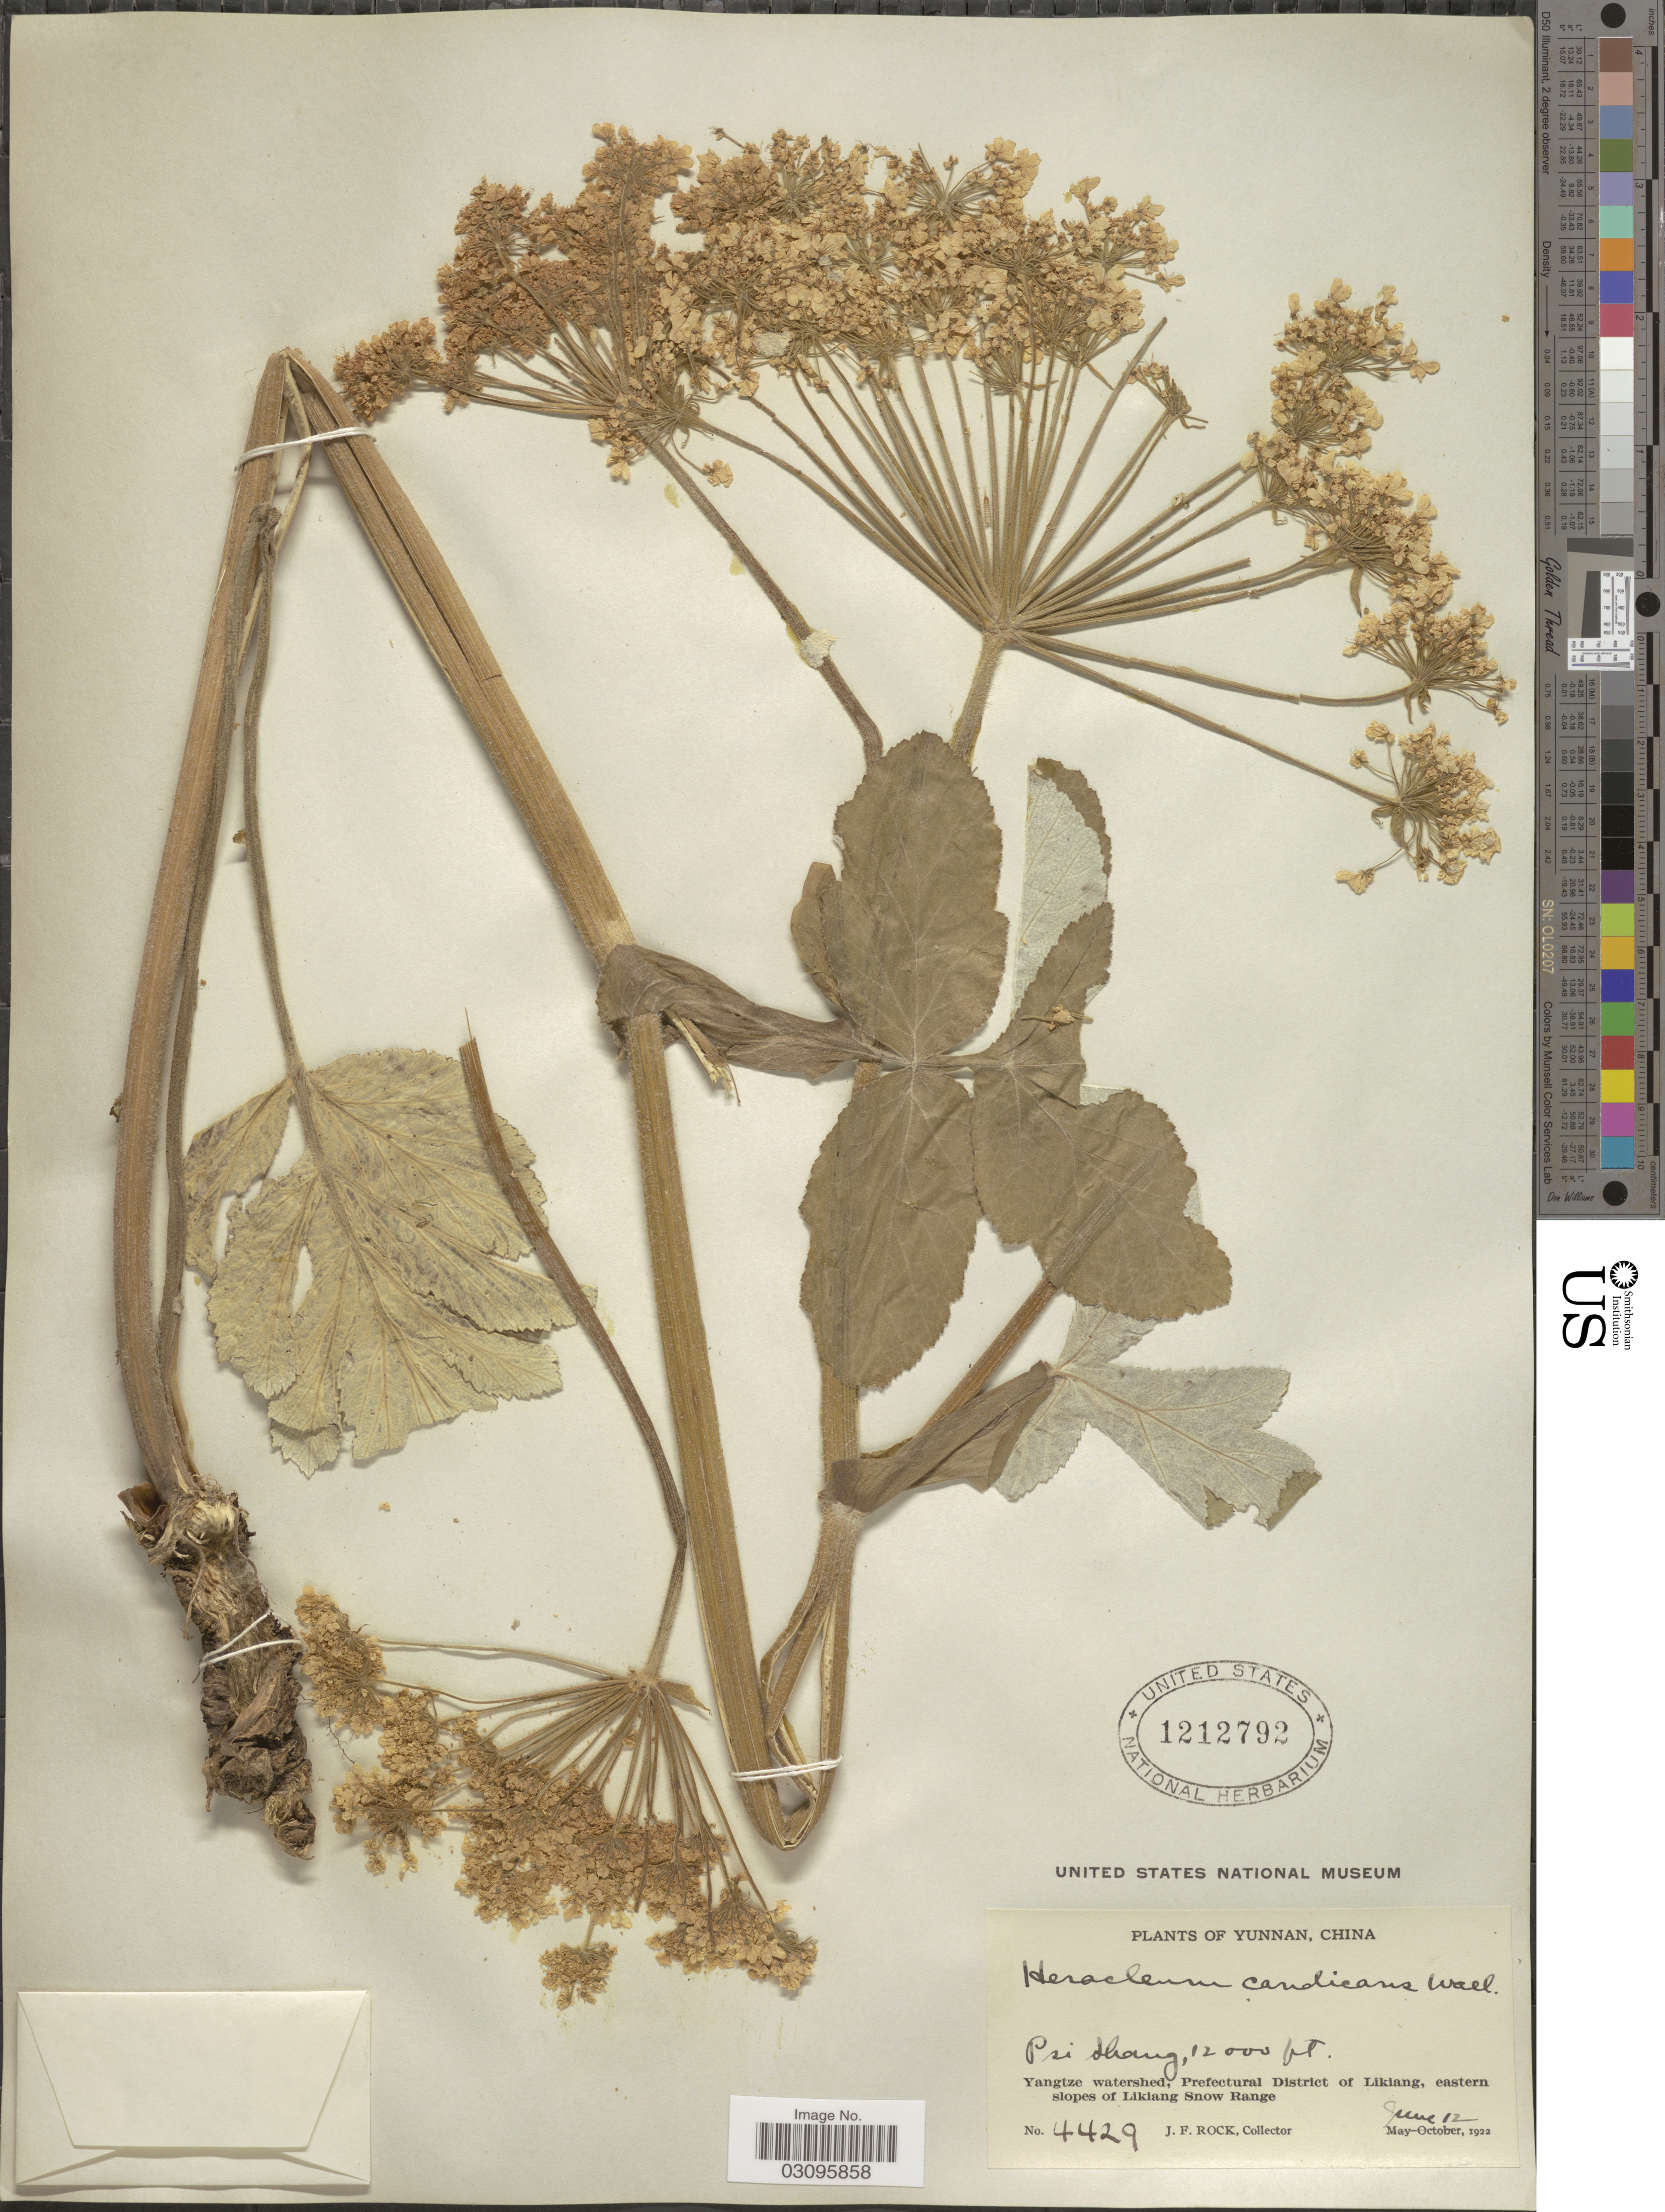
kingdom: Plantae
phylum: Tracheophyta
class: Magnoliopsida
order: Apiales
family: Apiaceae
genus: Heracleum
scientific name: Heracleum candicans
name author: Wall. ex DC.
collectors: J. Rock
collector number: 4429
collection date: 1922-06-12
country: China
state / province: Yunnan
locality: Psi Shang. Yangtze watershed, Prefectural District of Likiang, eastern slopes of Likiang Snow Range.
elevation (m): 3658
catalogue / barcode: US 1212792